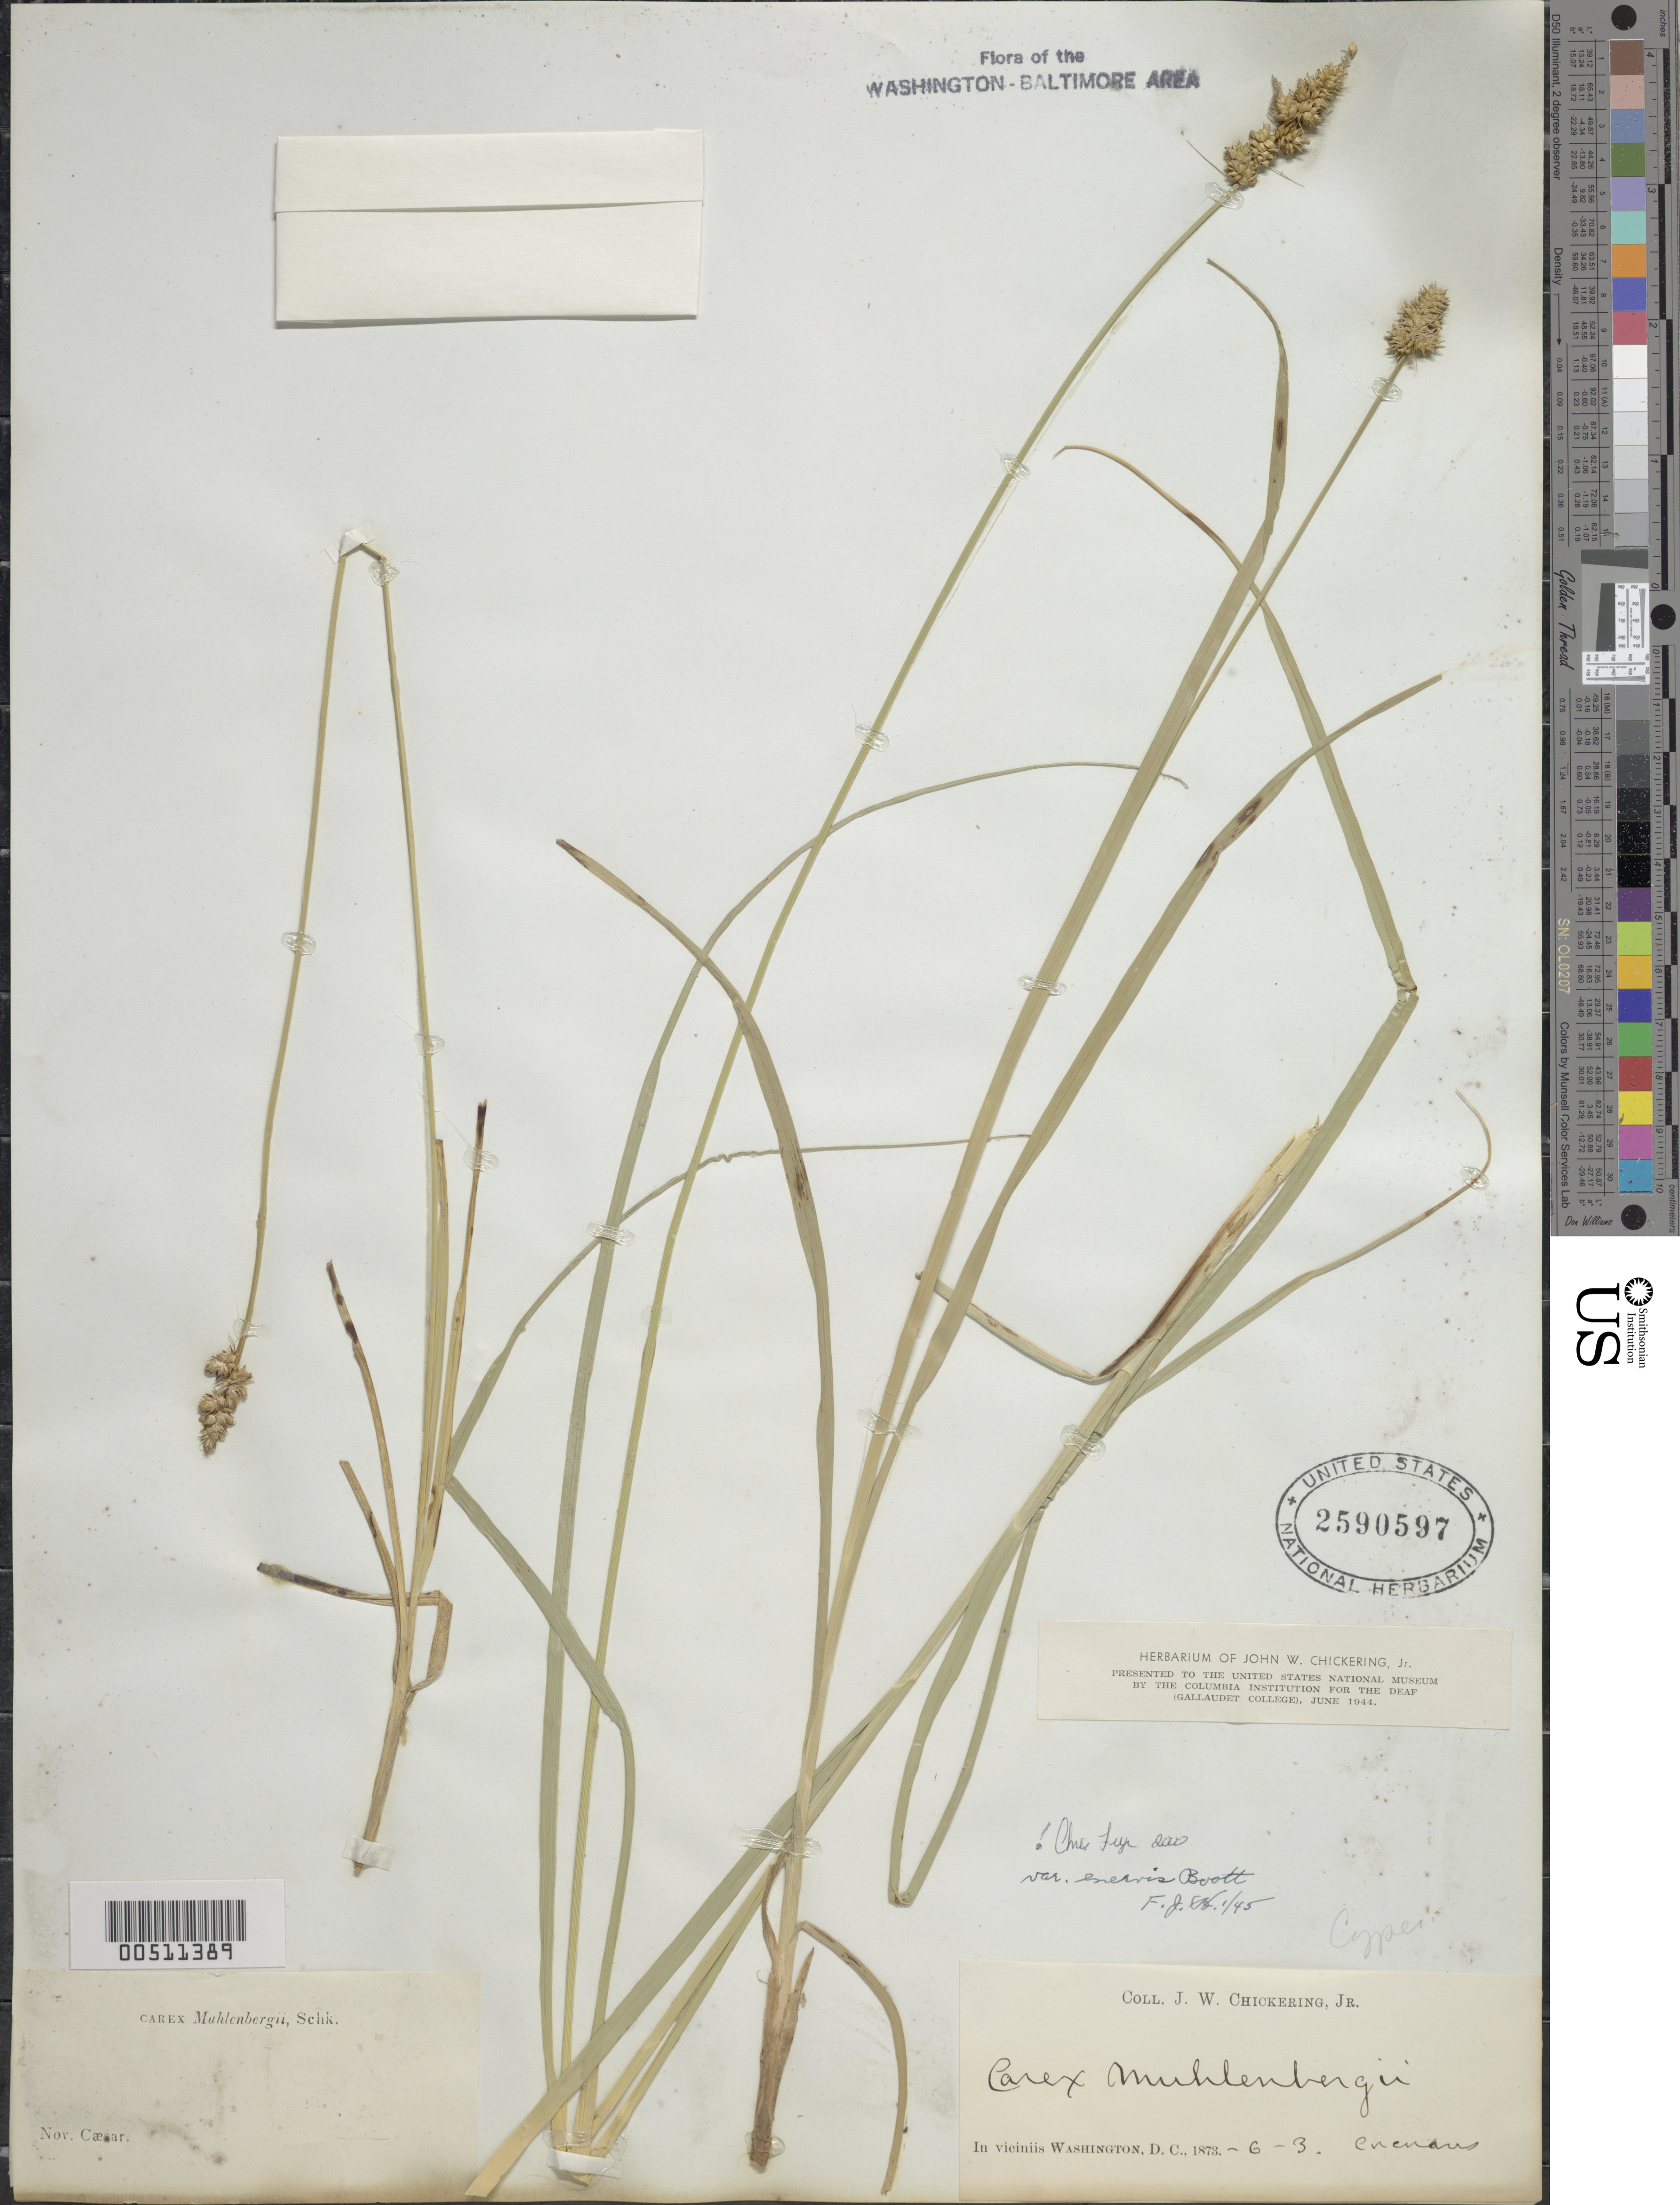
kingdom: Plantae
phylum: Tracheophyta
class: Liliopsida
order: Poales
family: Cyperaceae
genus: Carex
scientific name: Carex muehlenbergii var. enervis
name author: Boott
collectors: J. W. Chickering Jr.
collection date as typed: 03 Jun 1873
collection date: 1873-06-03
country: United States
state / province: District of Columbia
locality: Washington DC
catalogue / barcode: US 2590597